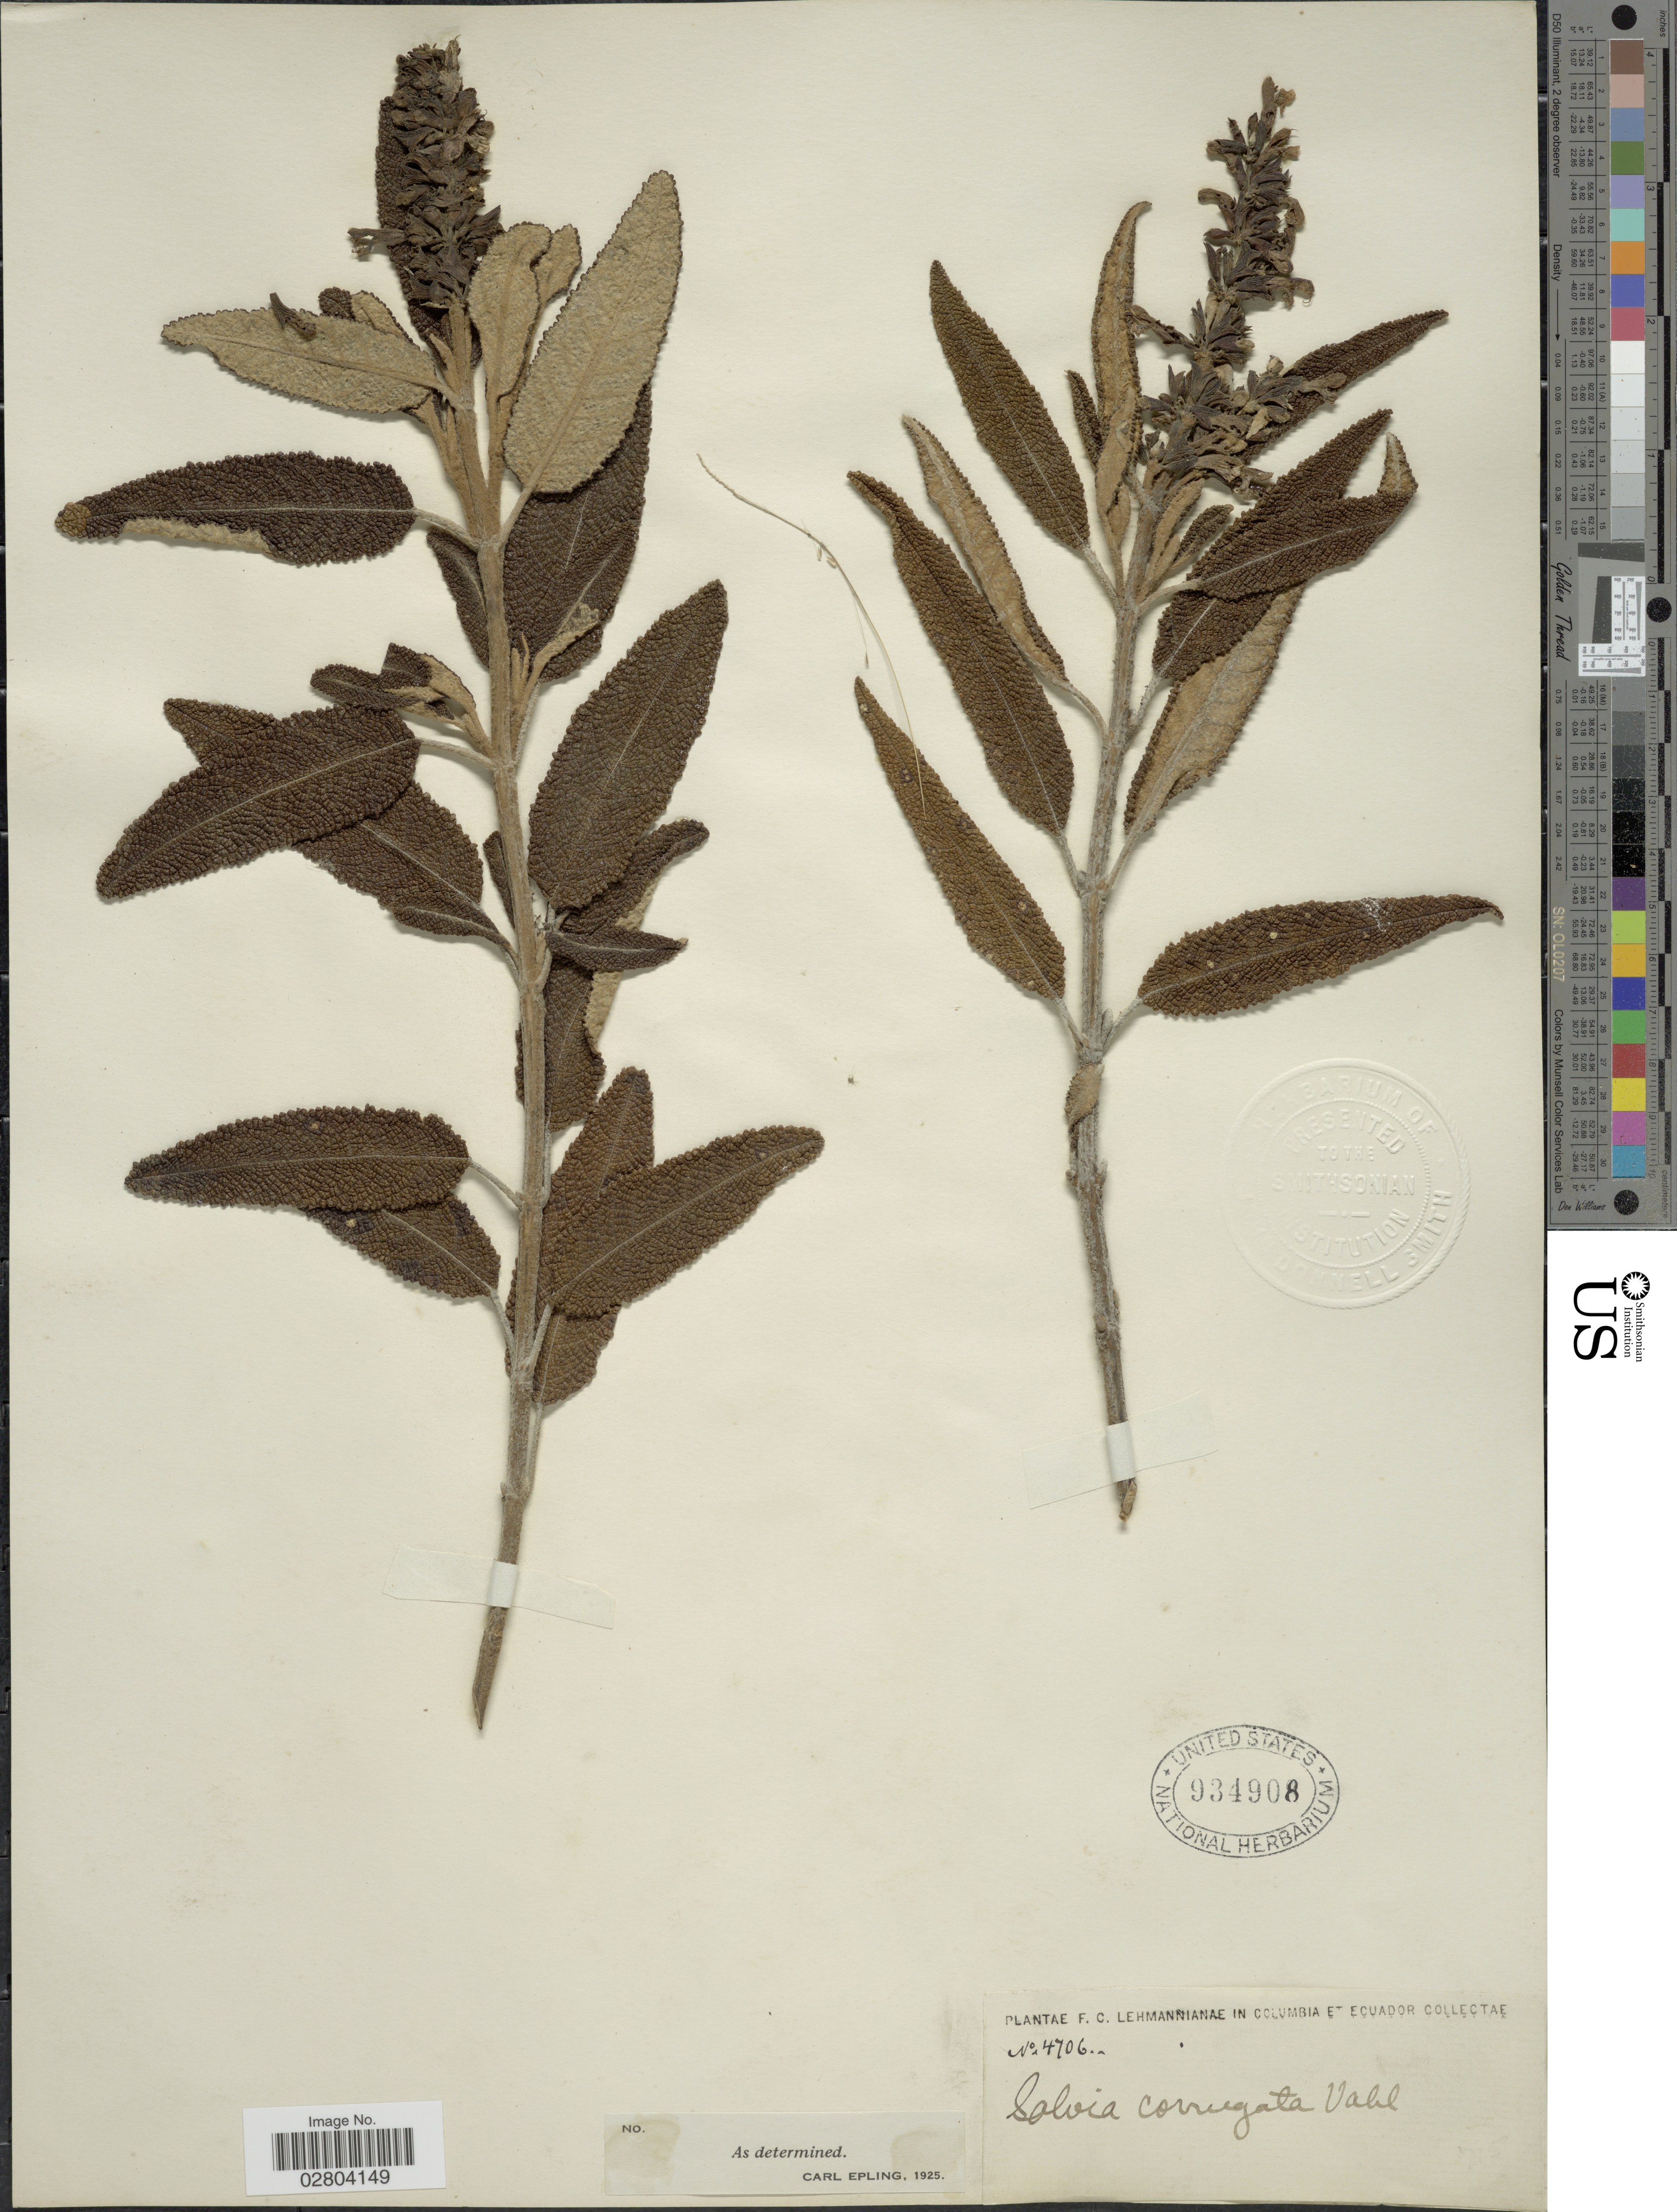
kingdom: Plantae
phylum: Tracheophyta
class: Magnoliopsida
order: Lamiales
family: Lamiaceae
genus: Salvia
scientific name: Salvia corrugata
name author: Vahl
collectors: F. C. Lehmann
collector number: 4706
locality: Columbia et Ecuador.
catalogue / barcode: US 934908